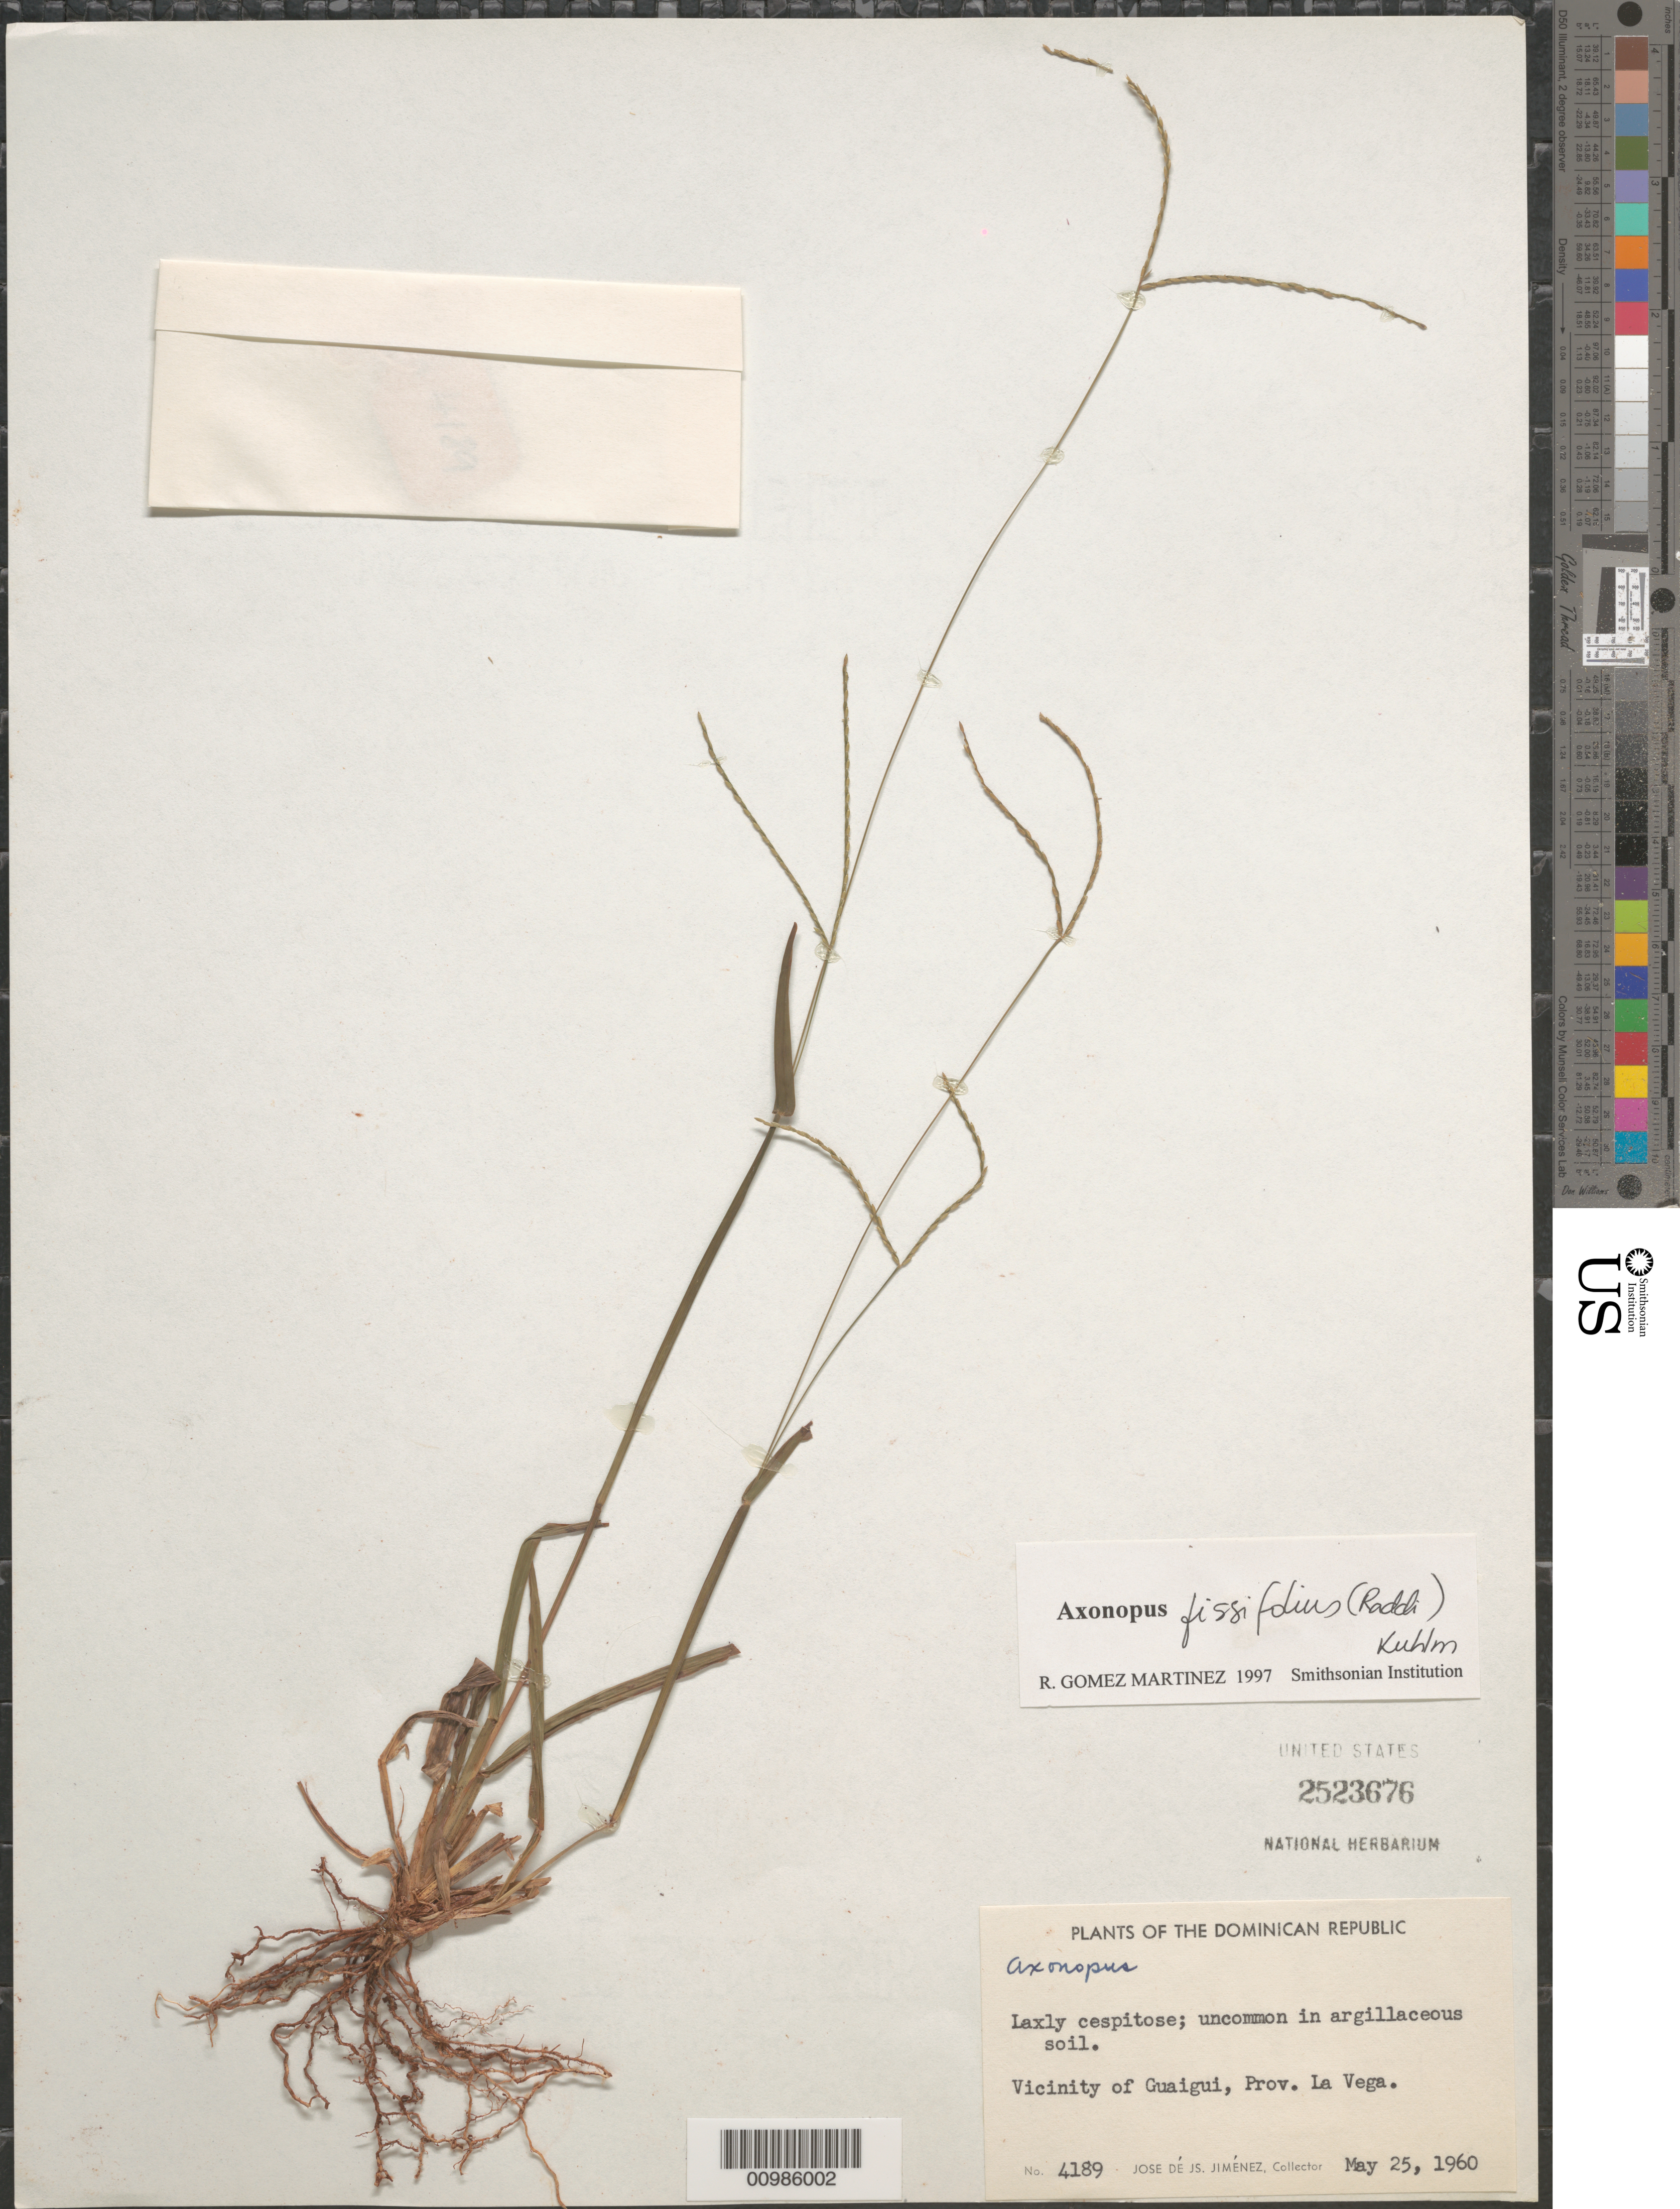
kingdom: Plantae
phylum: Tracheophyta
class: Liliopsida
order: Poales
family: Poaceae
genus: Axonopus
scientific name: Axonopus fissifolius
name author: (Raddi) Kuhlm.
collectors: J. J. Jiménez Almonte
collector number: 4189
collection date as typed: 25 May 1960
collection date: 1960-05-25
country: Dominican Republic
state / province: La Vega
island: Hispaniola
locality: Vicinity of Guaigui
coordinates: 0 N, 0 E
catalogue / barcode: US 2523676